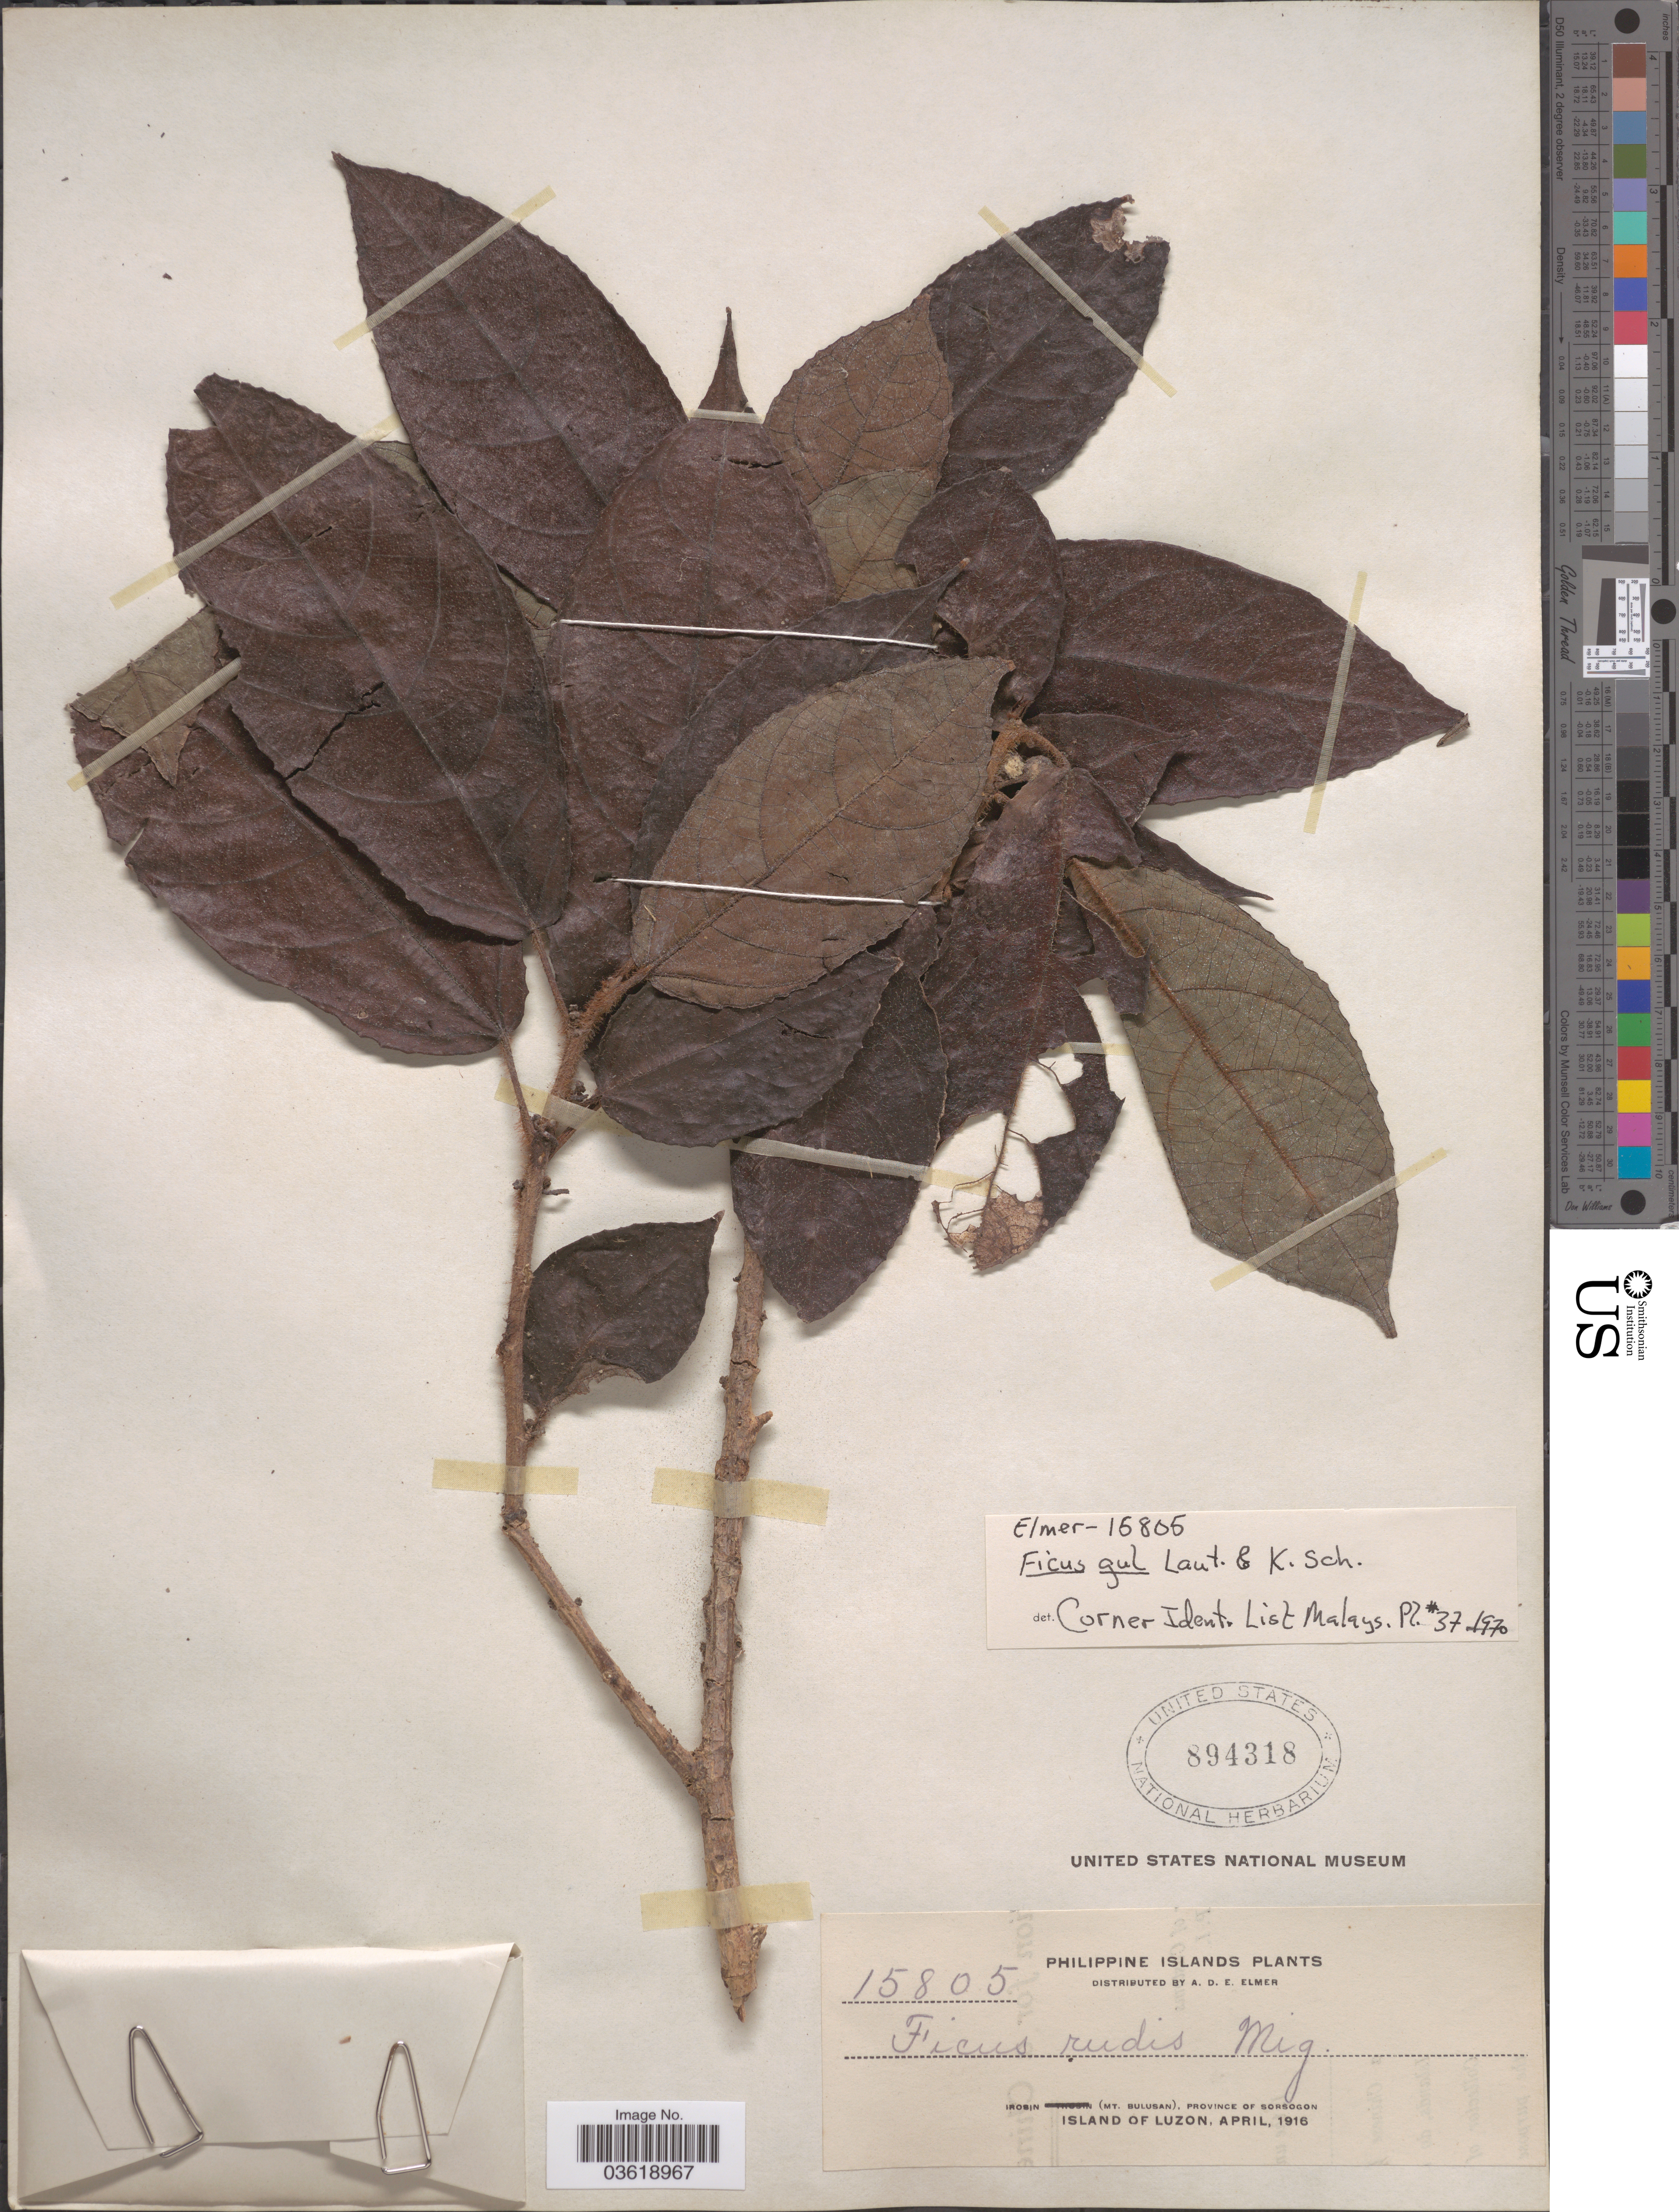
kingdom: Plantae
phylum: Tracheophyta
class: Magnoliopsida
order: Rosales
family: Moraceae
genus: Ficus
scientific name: Ficus gul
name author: Lauterb. & K. Schum.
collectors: A. D. E. Elmer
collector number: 15805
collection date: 1916-04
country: Philippines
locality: Irosin (Mt. Bulusan), Province of Sorsogon. Island of Luzon.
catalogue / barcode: US 894318